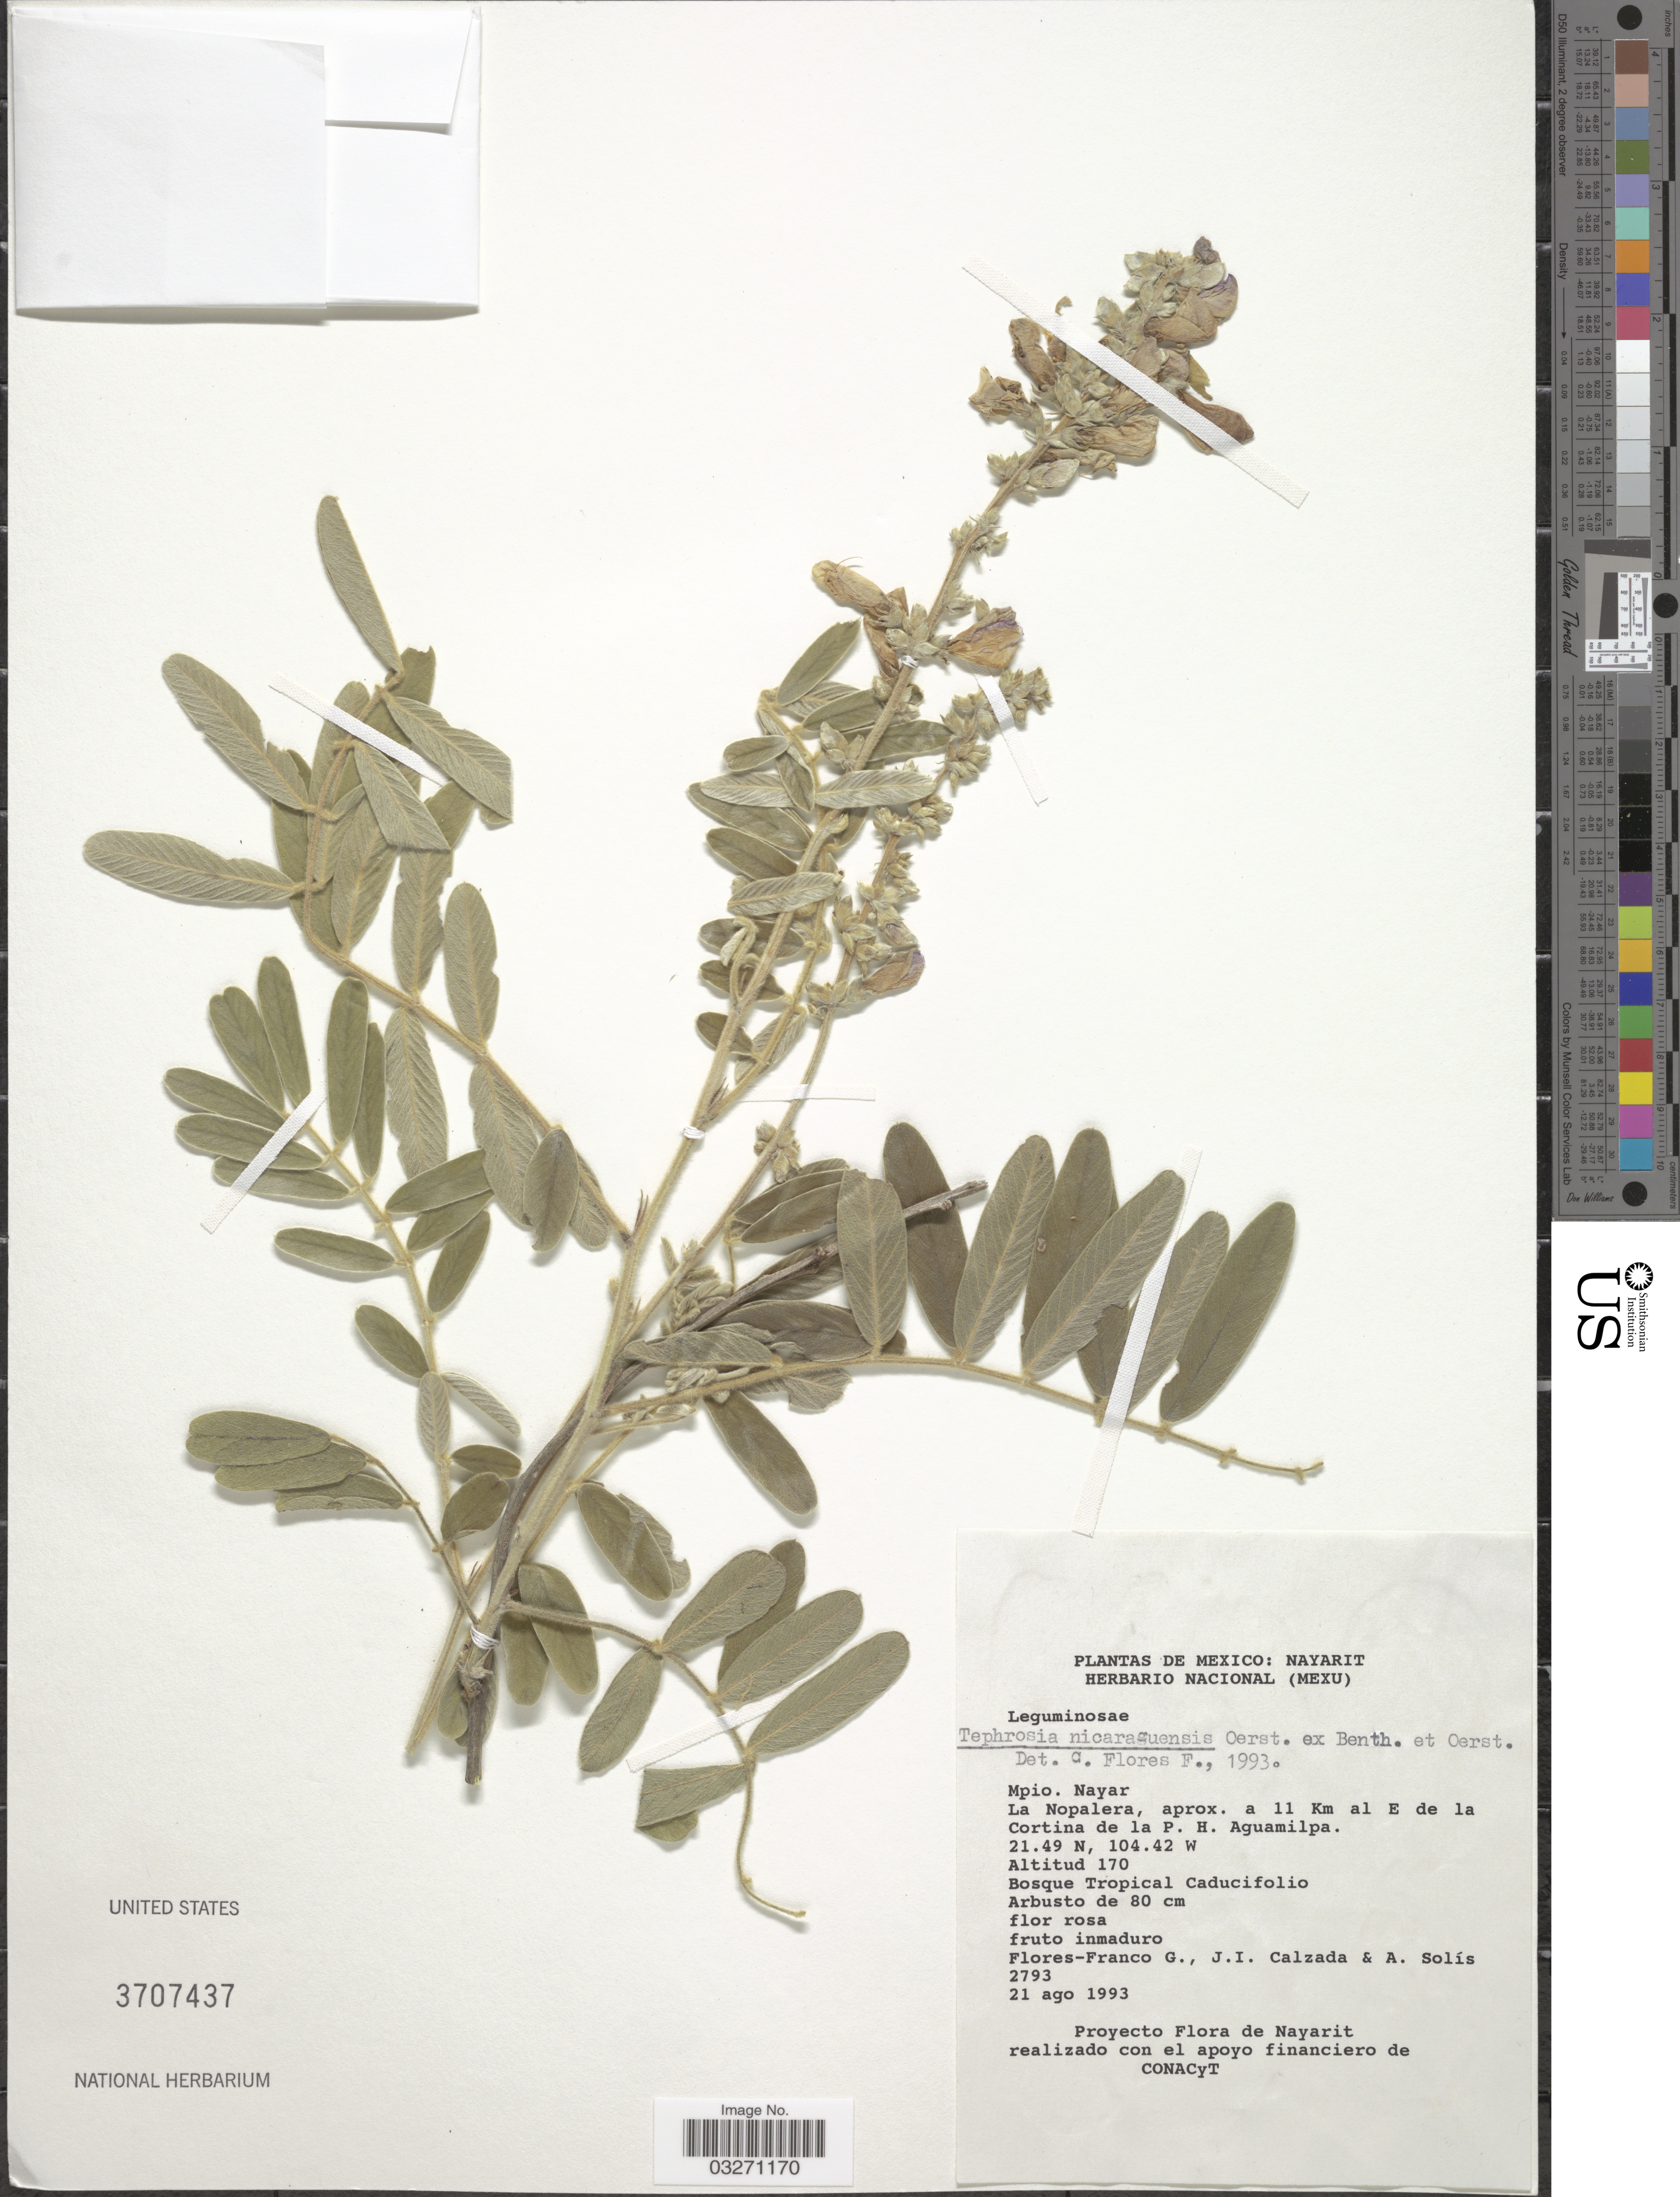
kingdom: Plantae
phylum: Tracheophyta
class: Magnoliopsida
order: Fabales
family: Fabaceae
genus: Tephrosia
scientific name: Tephrosia nicaraguensis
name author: Oerst.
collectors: G. Flores F., J. I. Calzada & A. Solis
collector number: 2793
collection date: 1993-08-21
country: Mexico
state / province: Nayarit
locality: Mpio. Nayar, La Nopalera, aprox. a 11 Km al E de la Cortina de la P.H. Aguamilpa.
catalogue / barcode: US 3707437